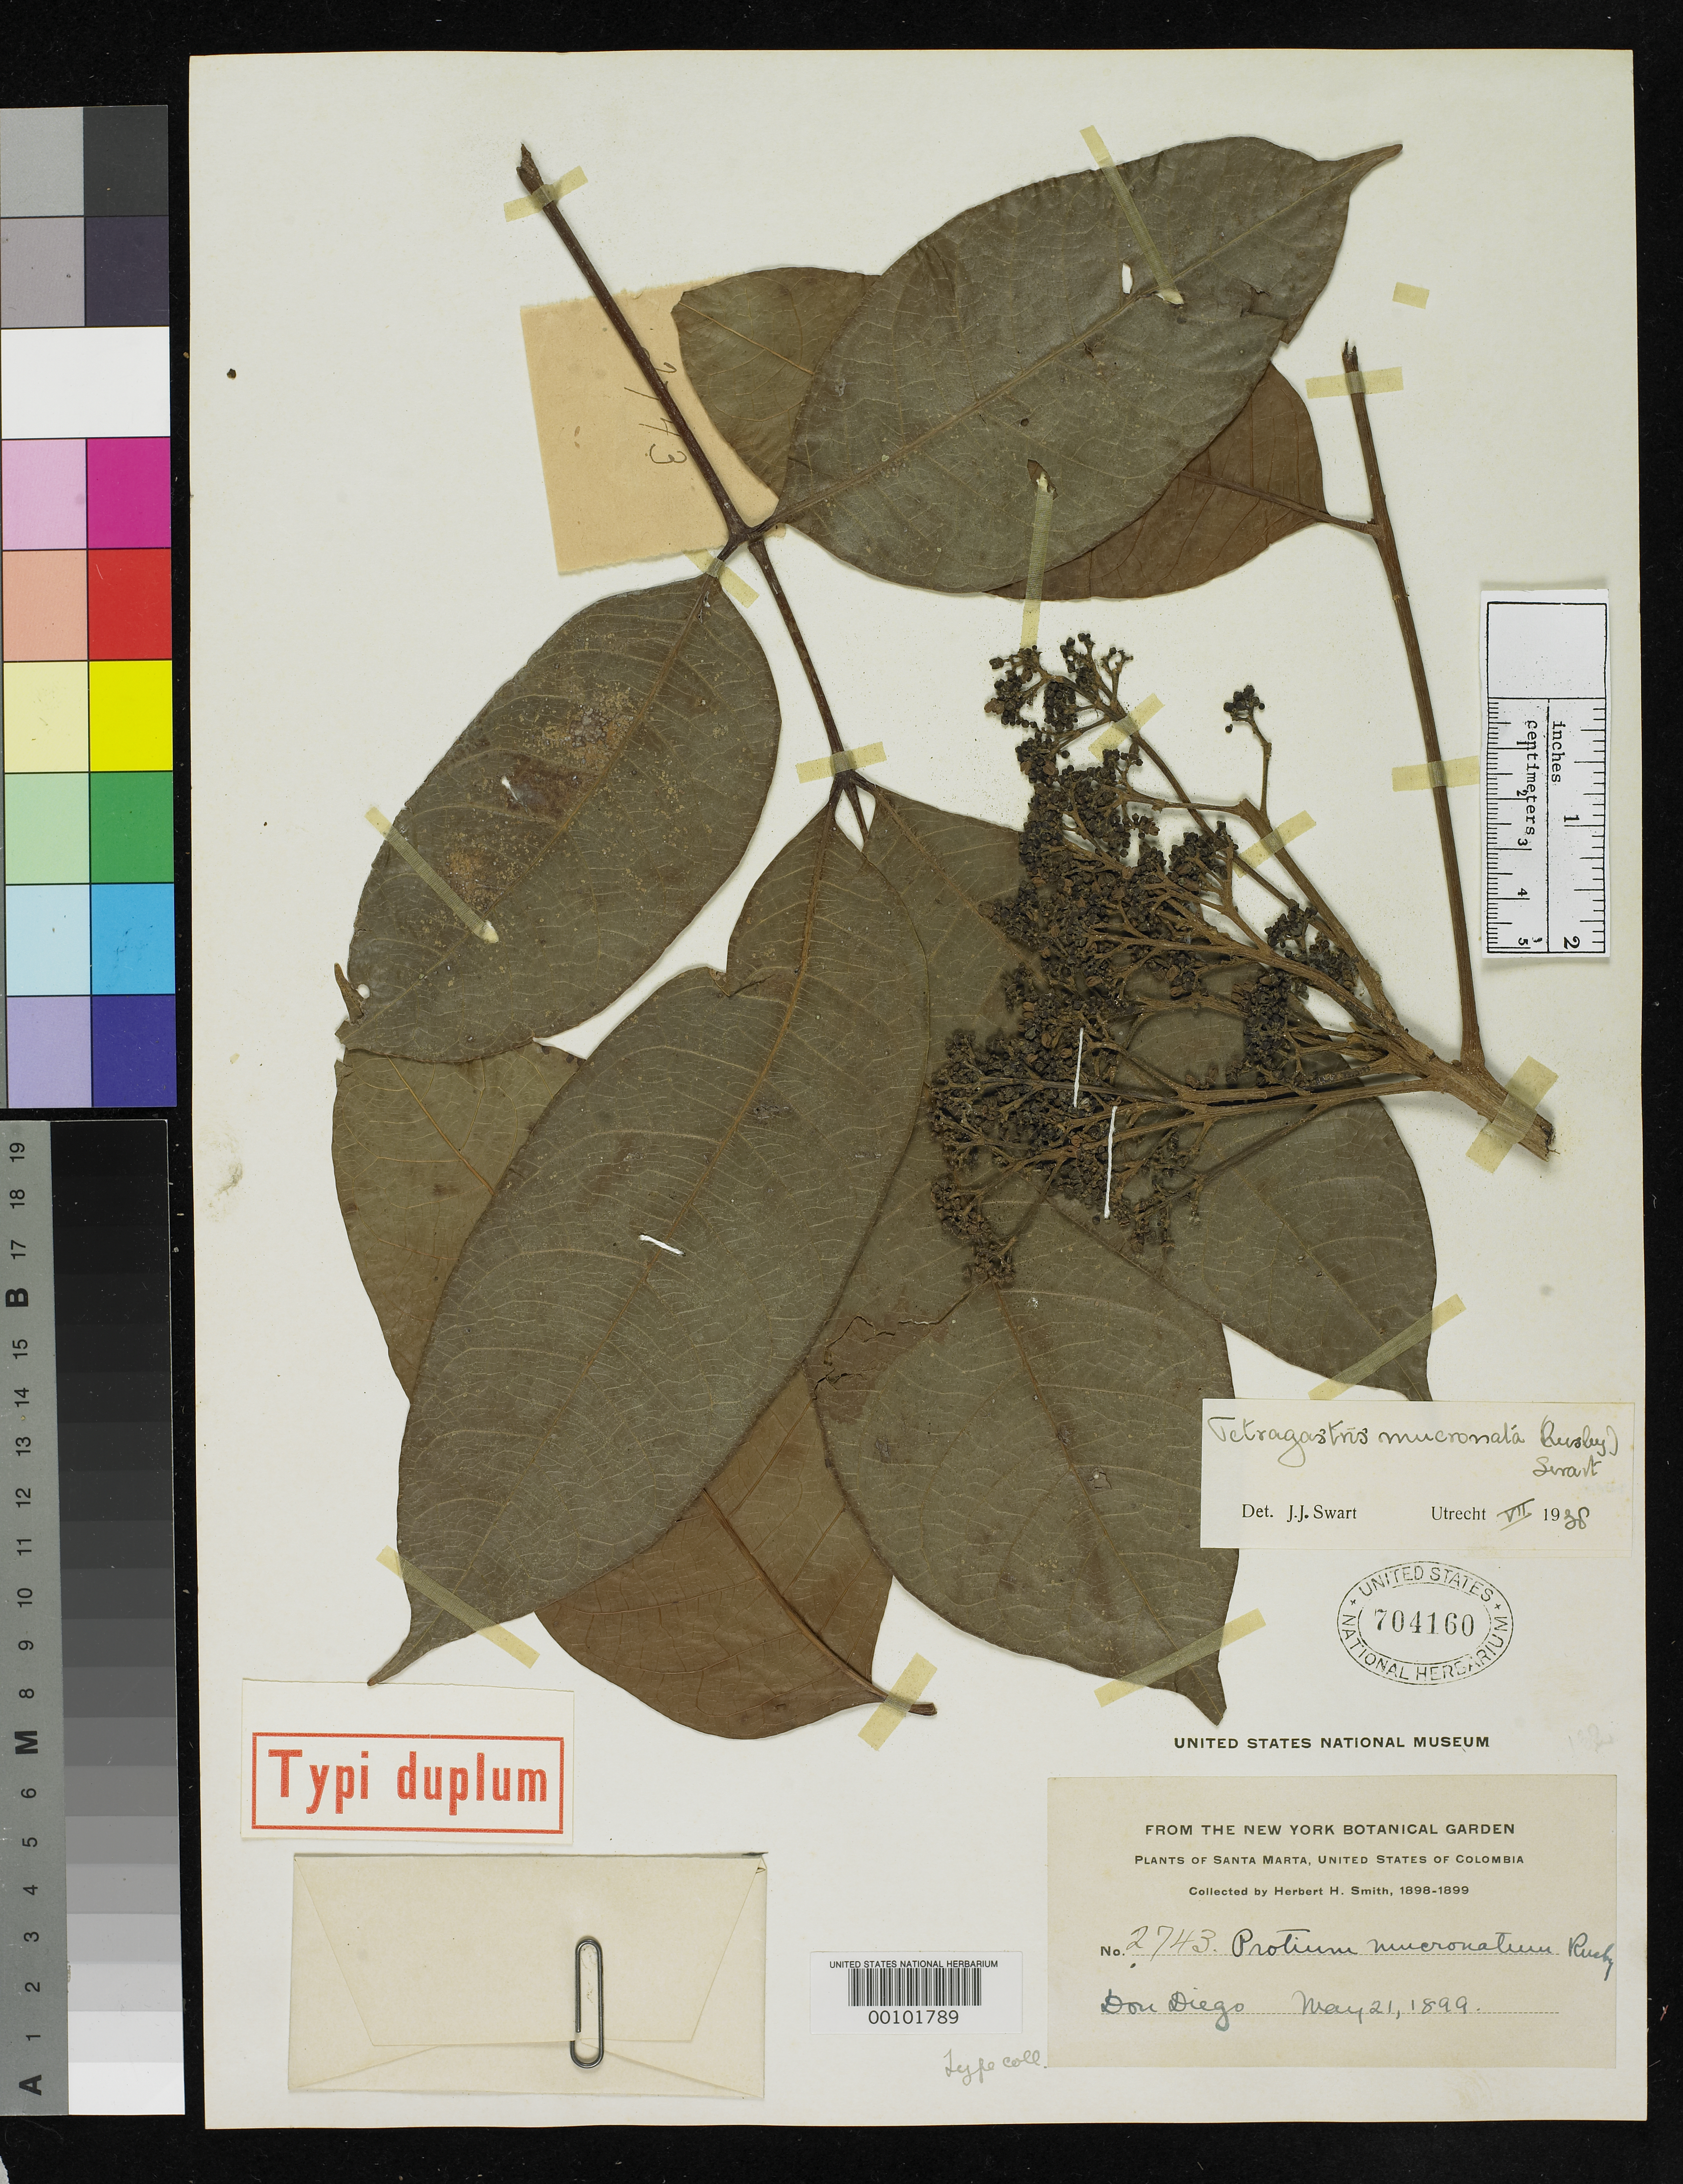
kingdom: Plantae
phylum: Tracheophyta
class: Magnoliopsida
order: Sapindales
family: Burseraceae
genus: Protium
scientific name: Protium mucronatum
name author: Rusby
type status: Isotype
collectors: Herbert H. Smith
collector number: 2743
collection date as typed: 21 May 1899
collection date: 1899-05-21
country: Colombia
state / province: Magdalena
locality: Santa Marta, "Don Diego".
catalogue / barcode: US 704160